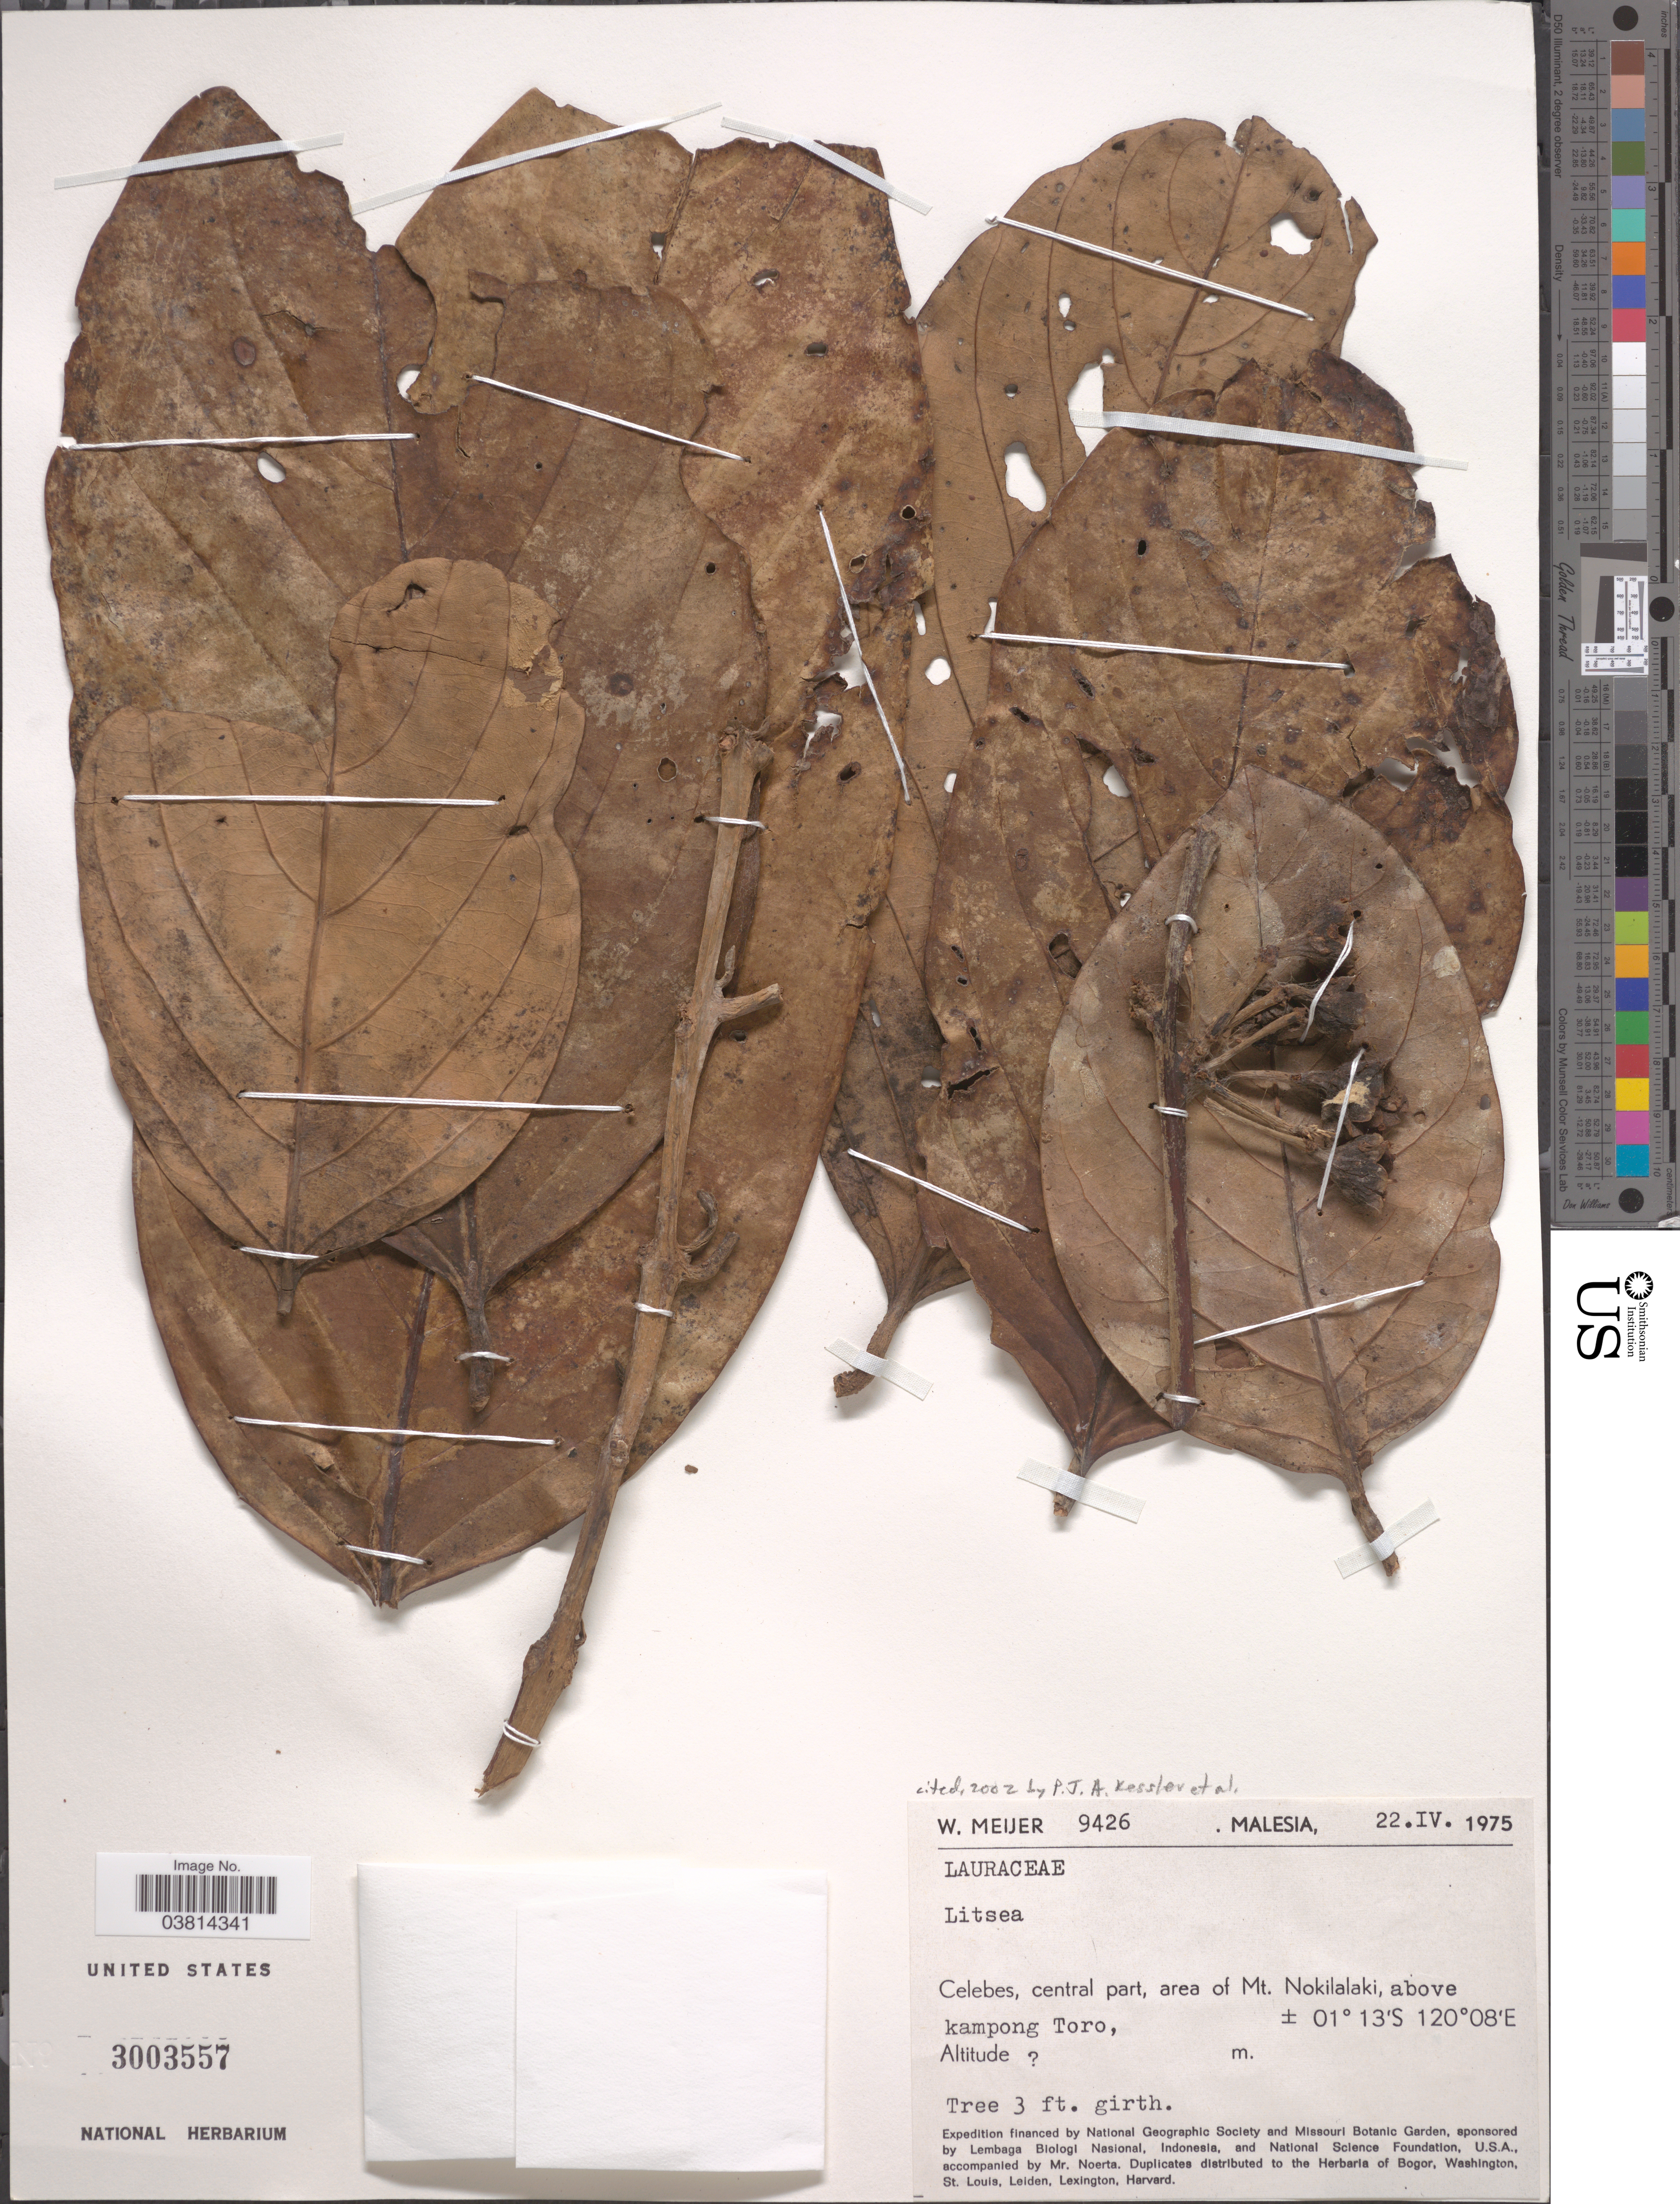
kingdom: Plantae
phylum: Tracheophyta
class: Magnoliopsida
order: Laurales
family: Lauraceae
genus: Litsea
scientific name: Litsea sp.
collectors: W. Meijer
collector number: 9426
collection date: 1975-04-22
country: Malaysia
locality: Celebes, central part, area of MT. Nokilalaki, above kampong Toro.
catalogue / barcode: US 3003557